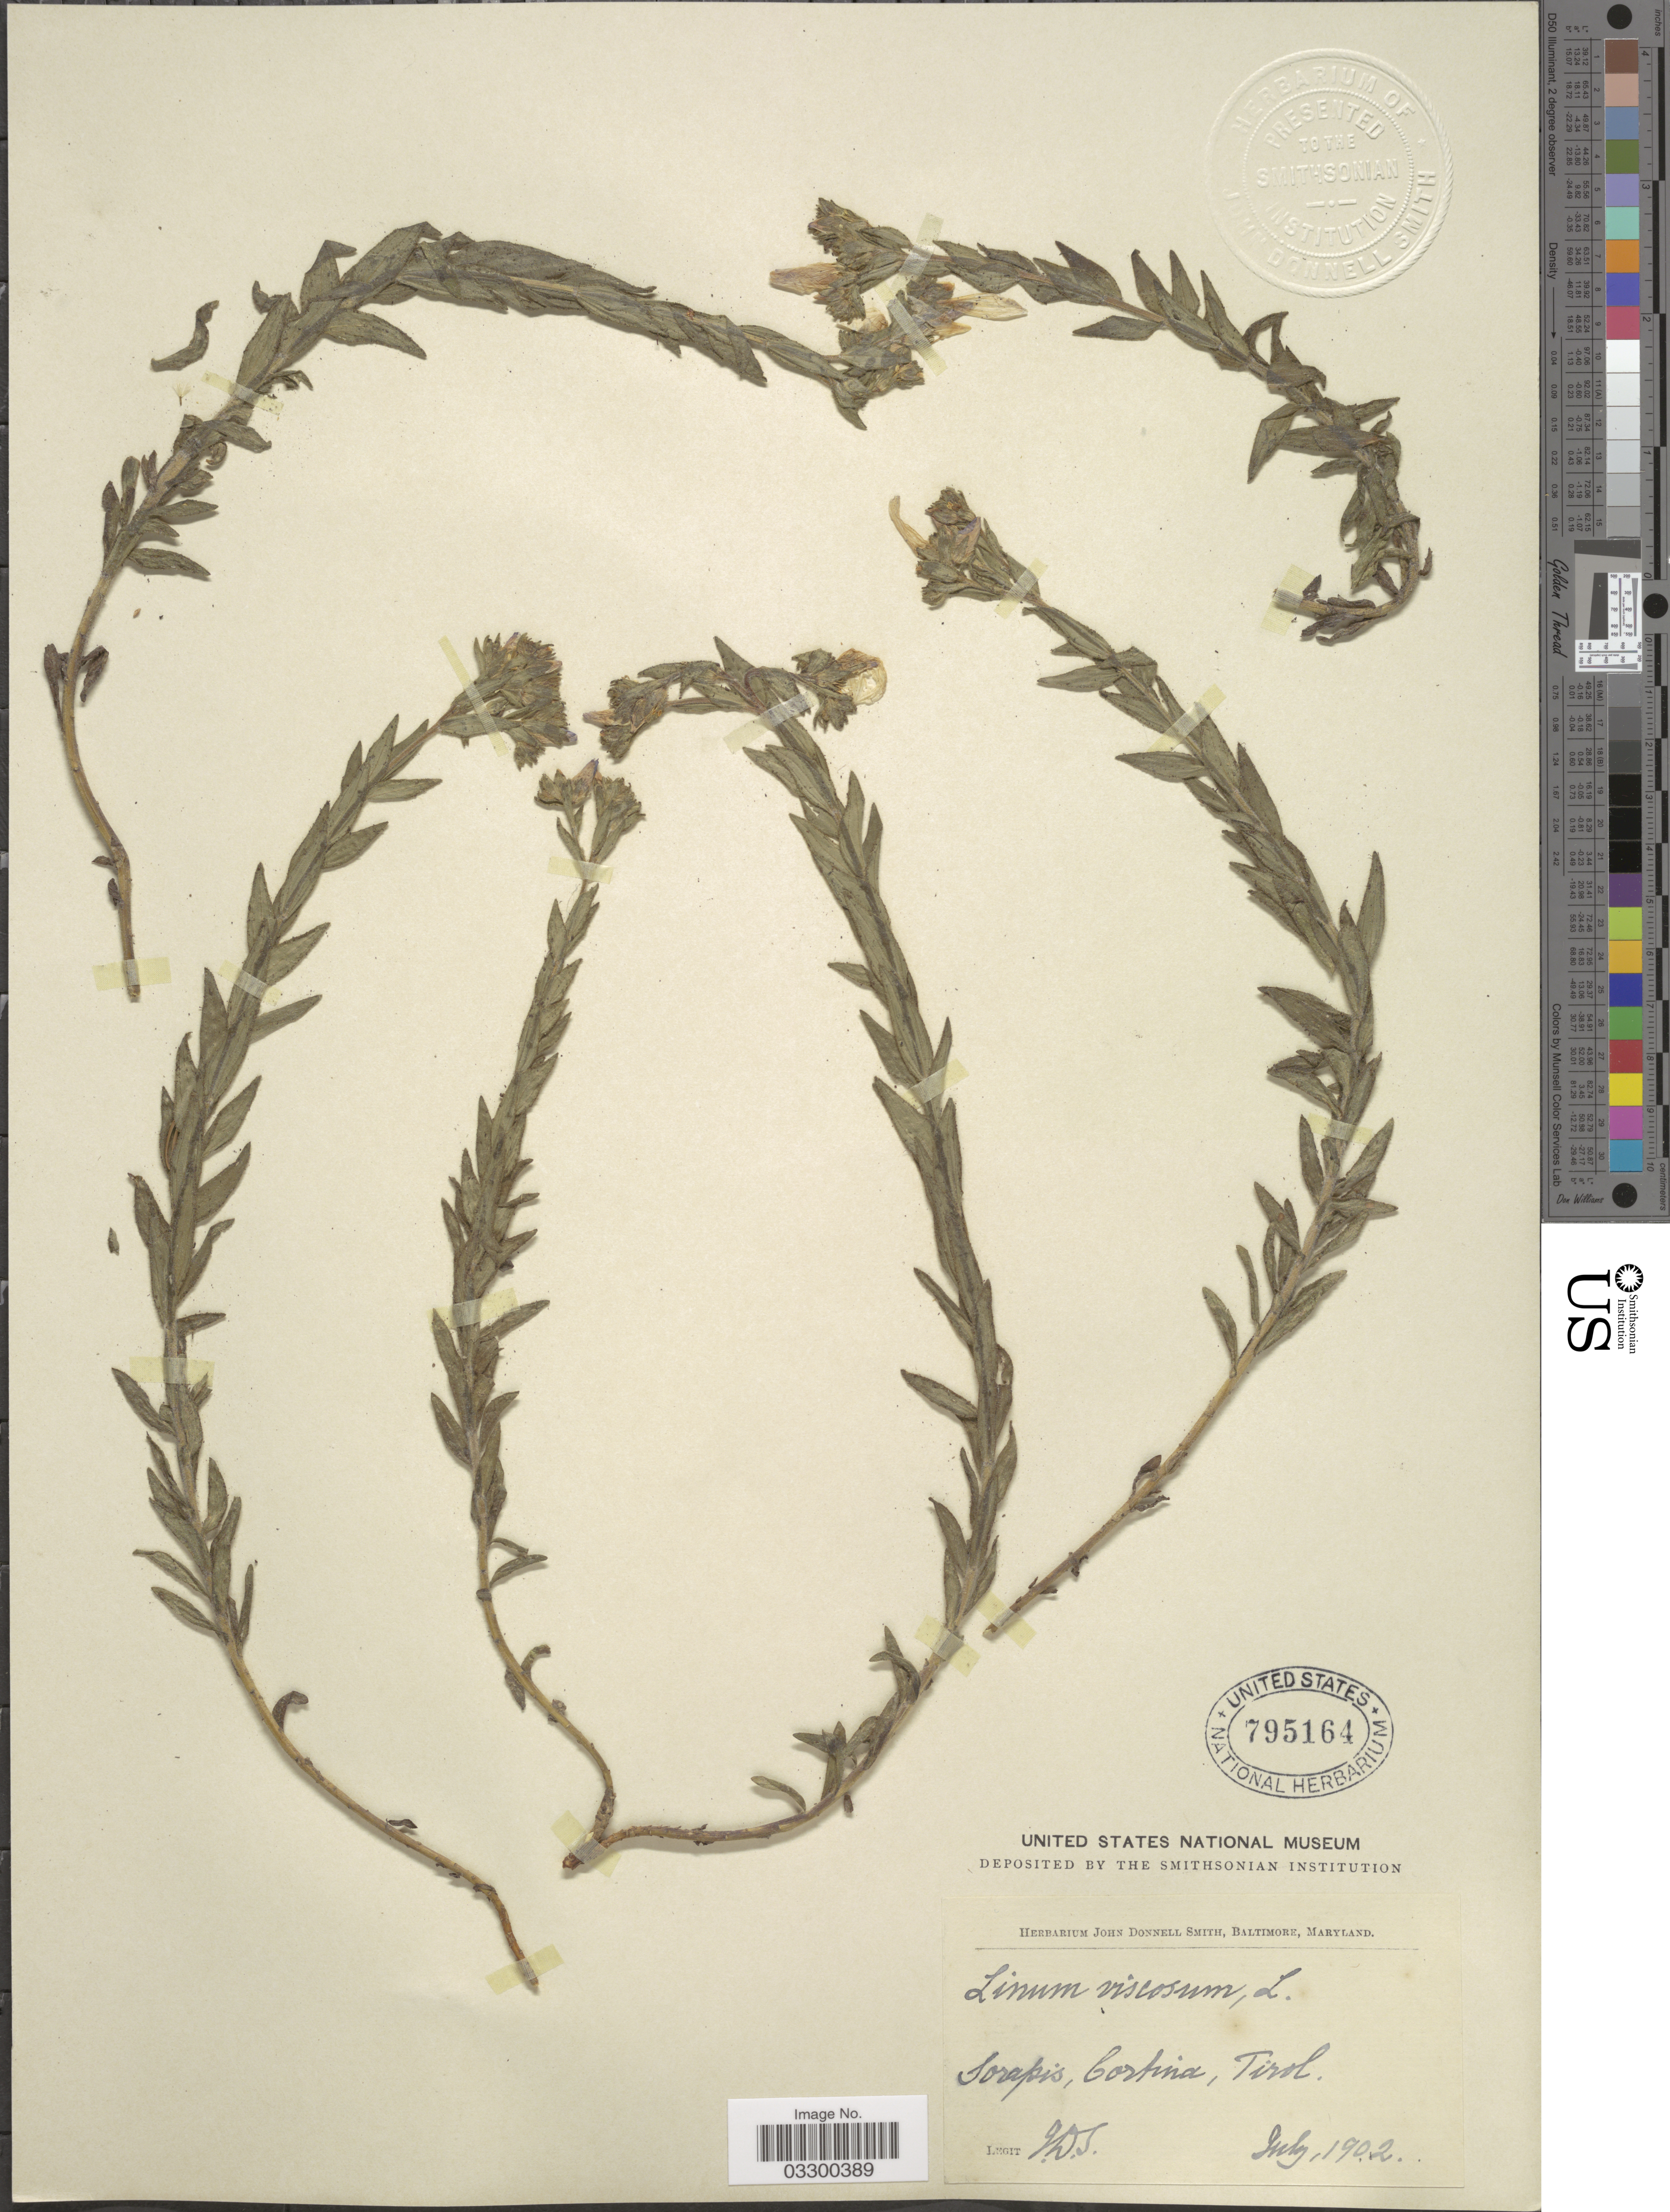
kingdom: Plantae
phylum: Tracheophyta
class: Magnoliopsida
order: Malpighiales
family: Linaceae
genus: Linum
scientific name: Linum viscosum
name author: L.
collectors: J. Donnell Smith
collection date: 1902-07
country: Austria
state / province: Tirol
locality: Sorapis, Cortina.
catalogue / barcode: US 795164